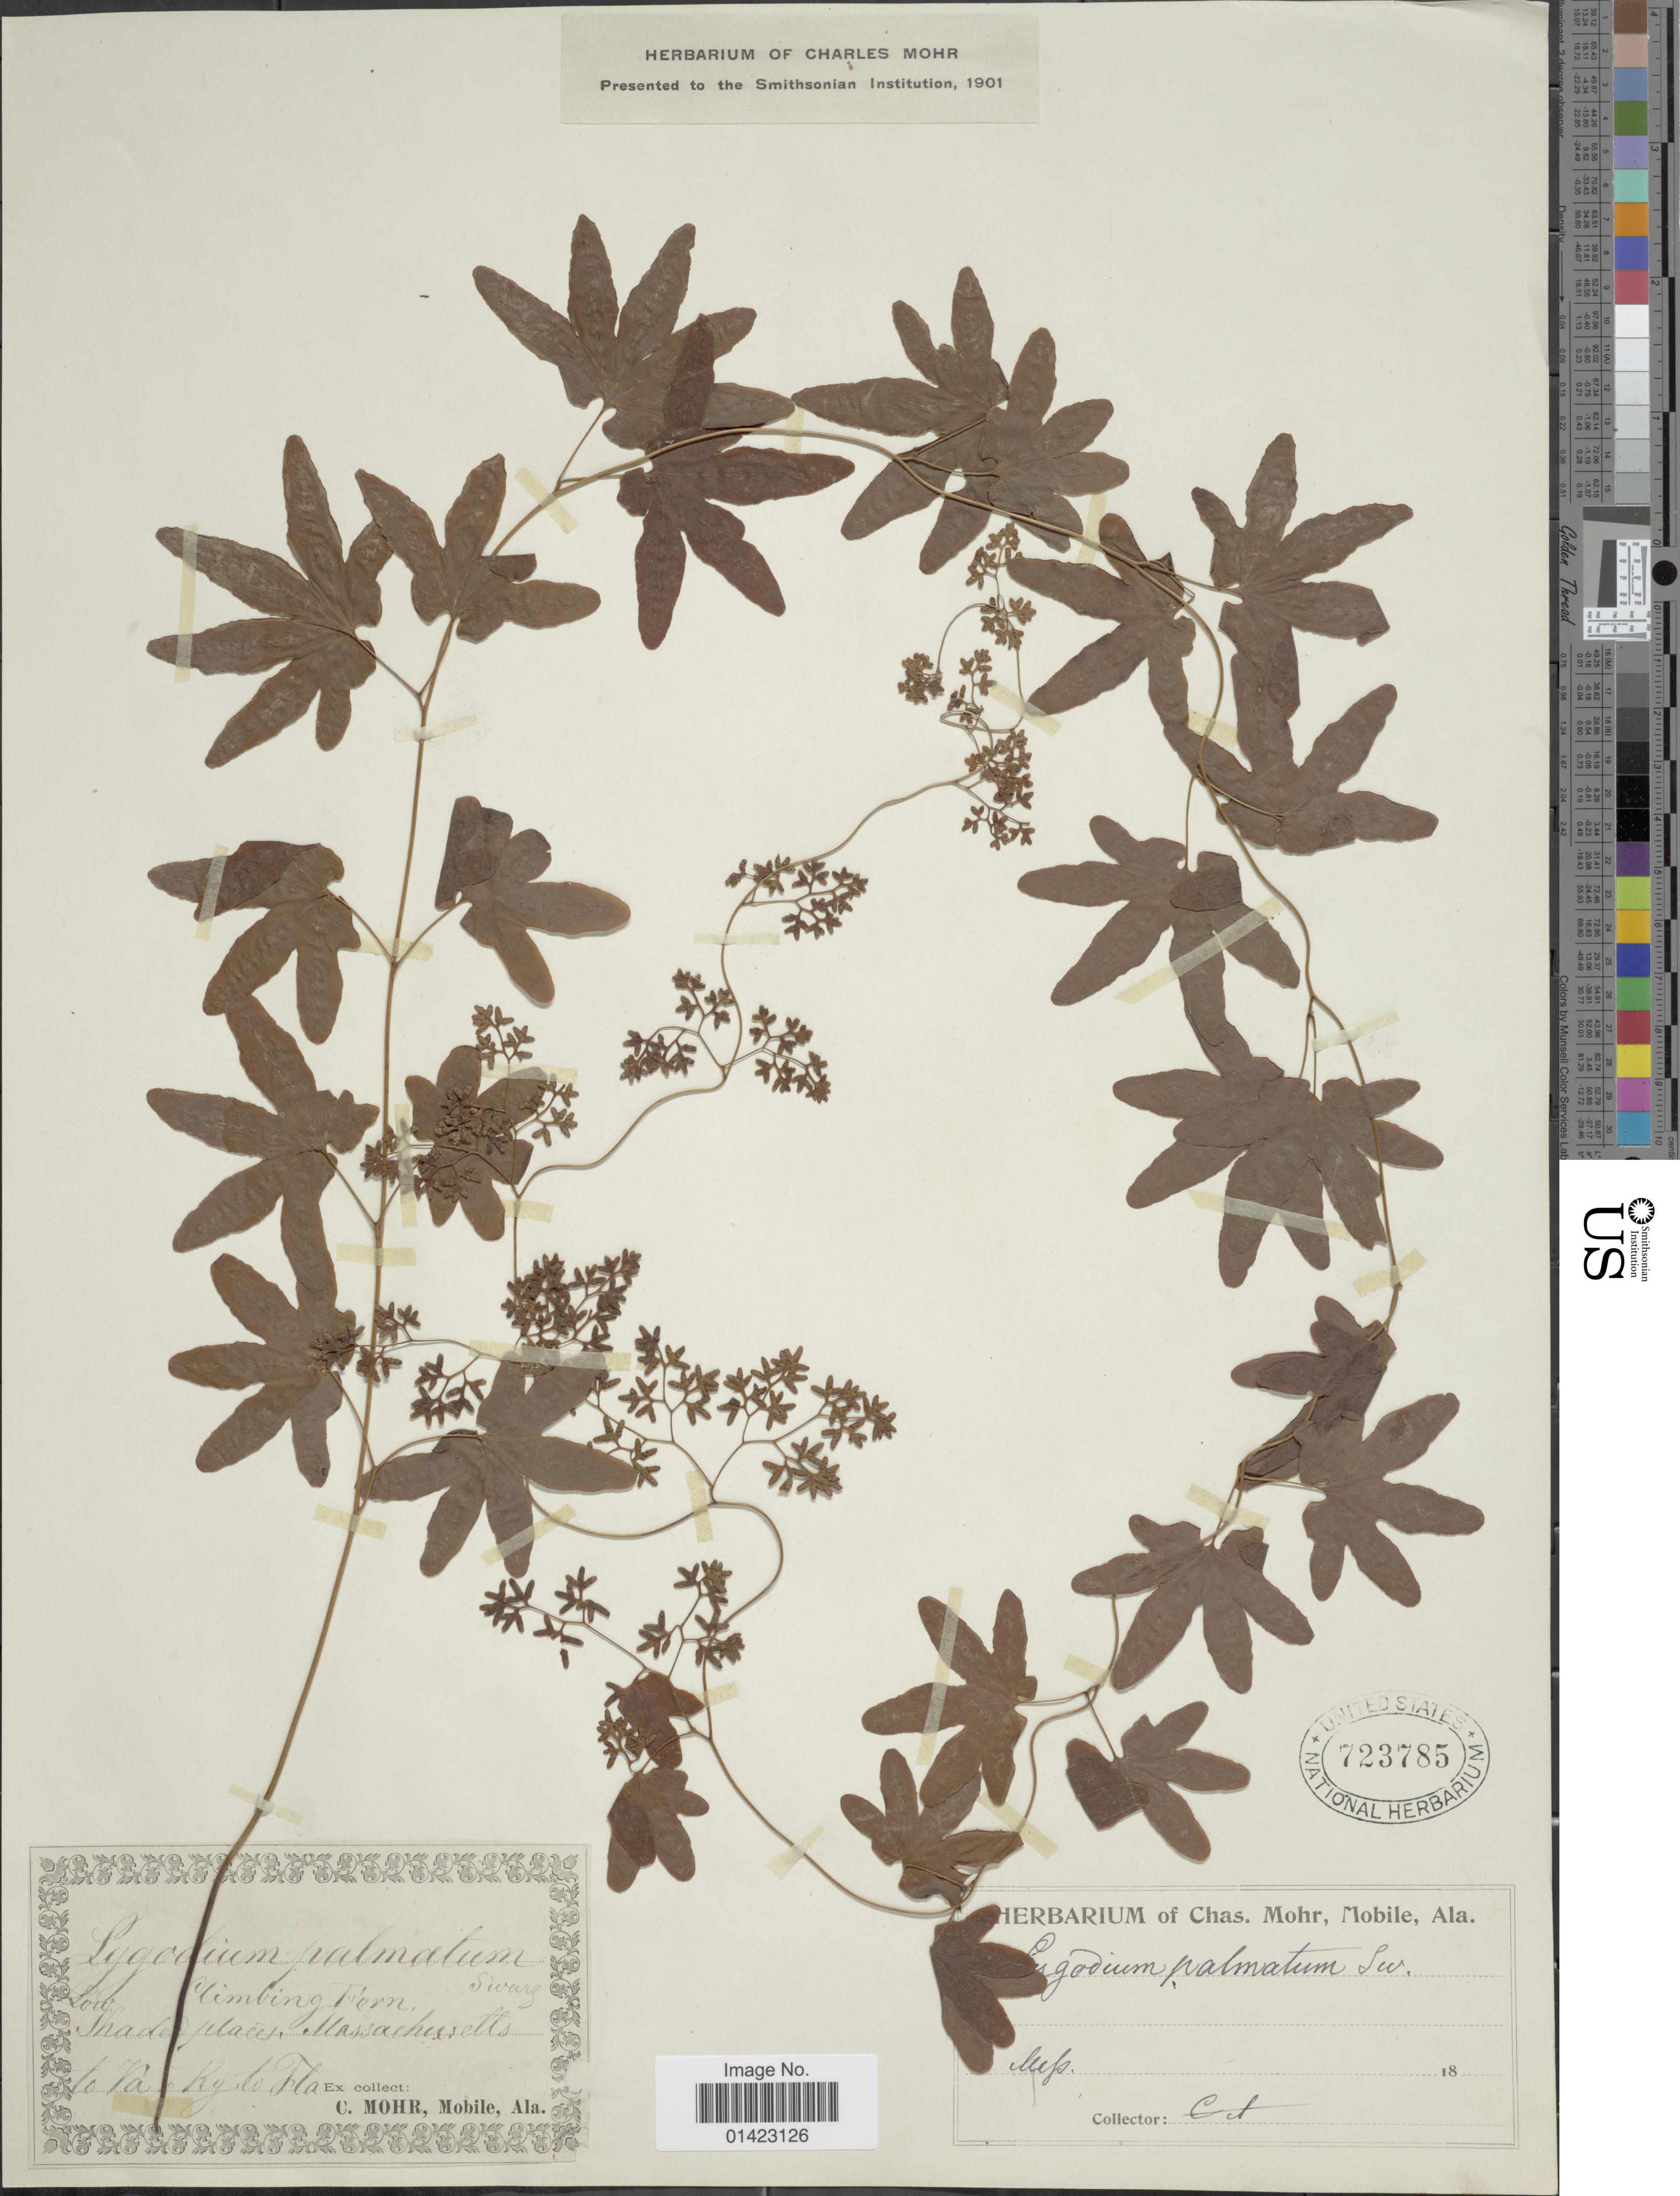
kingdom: Plantae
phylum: Tracheophyta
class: Polypodiopsida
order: Schizaeales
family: Lygodiaceae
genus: Lygodium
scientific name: Lygodium palmatum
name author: (Bernh.) Sw.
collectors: C. T. Mohr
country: United States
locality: Massachusetts to Va, Ky to Fla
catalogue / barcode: US 723785